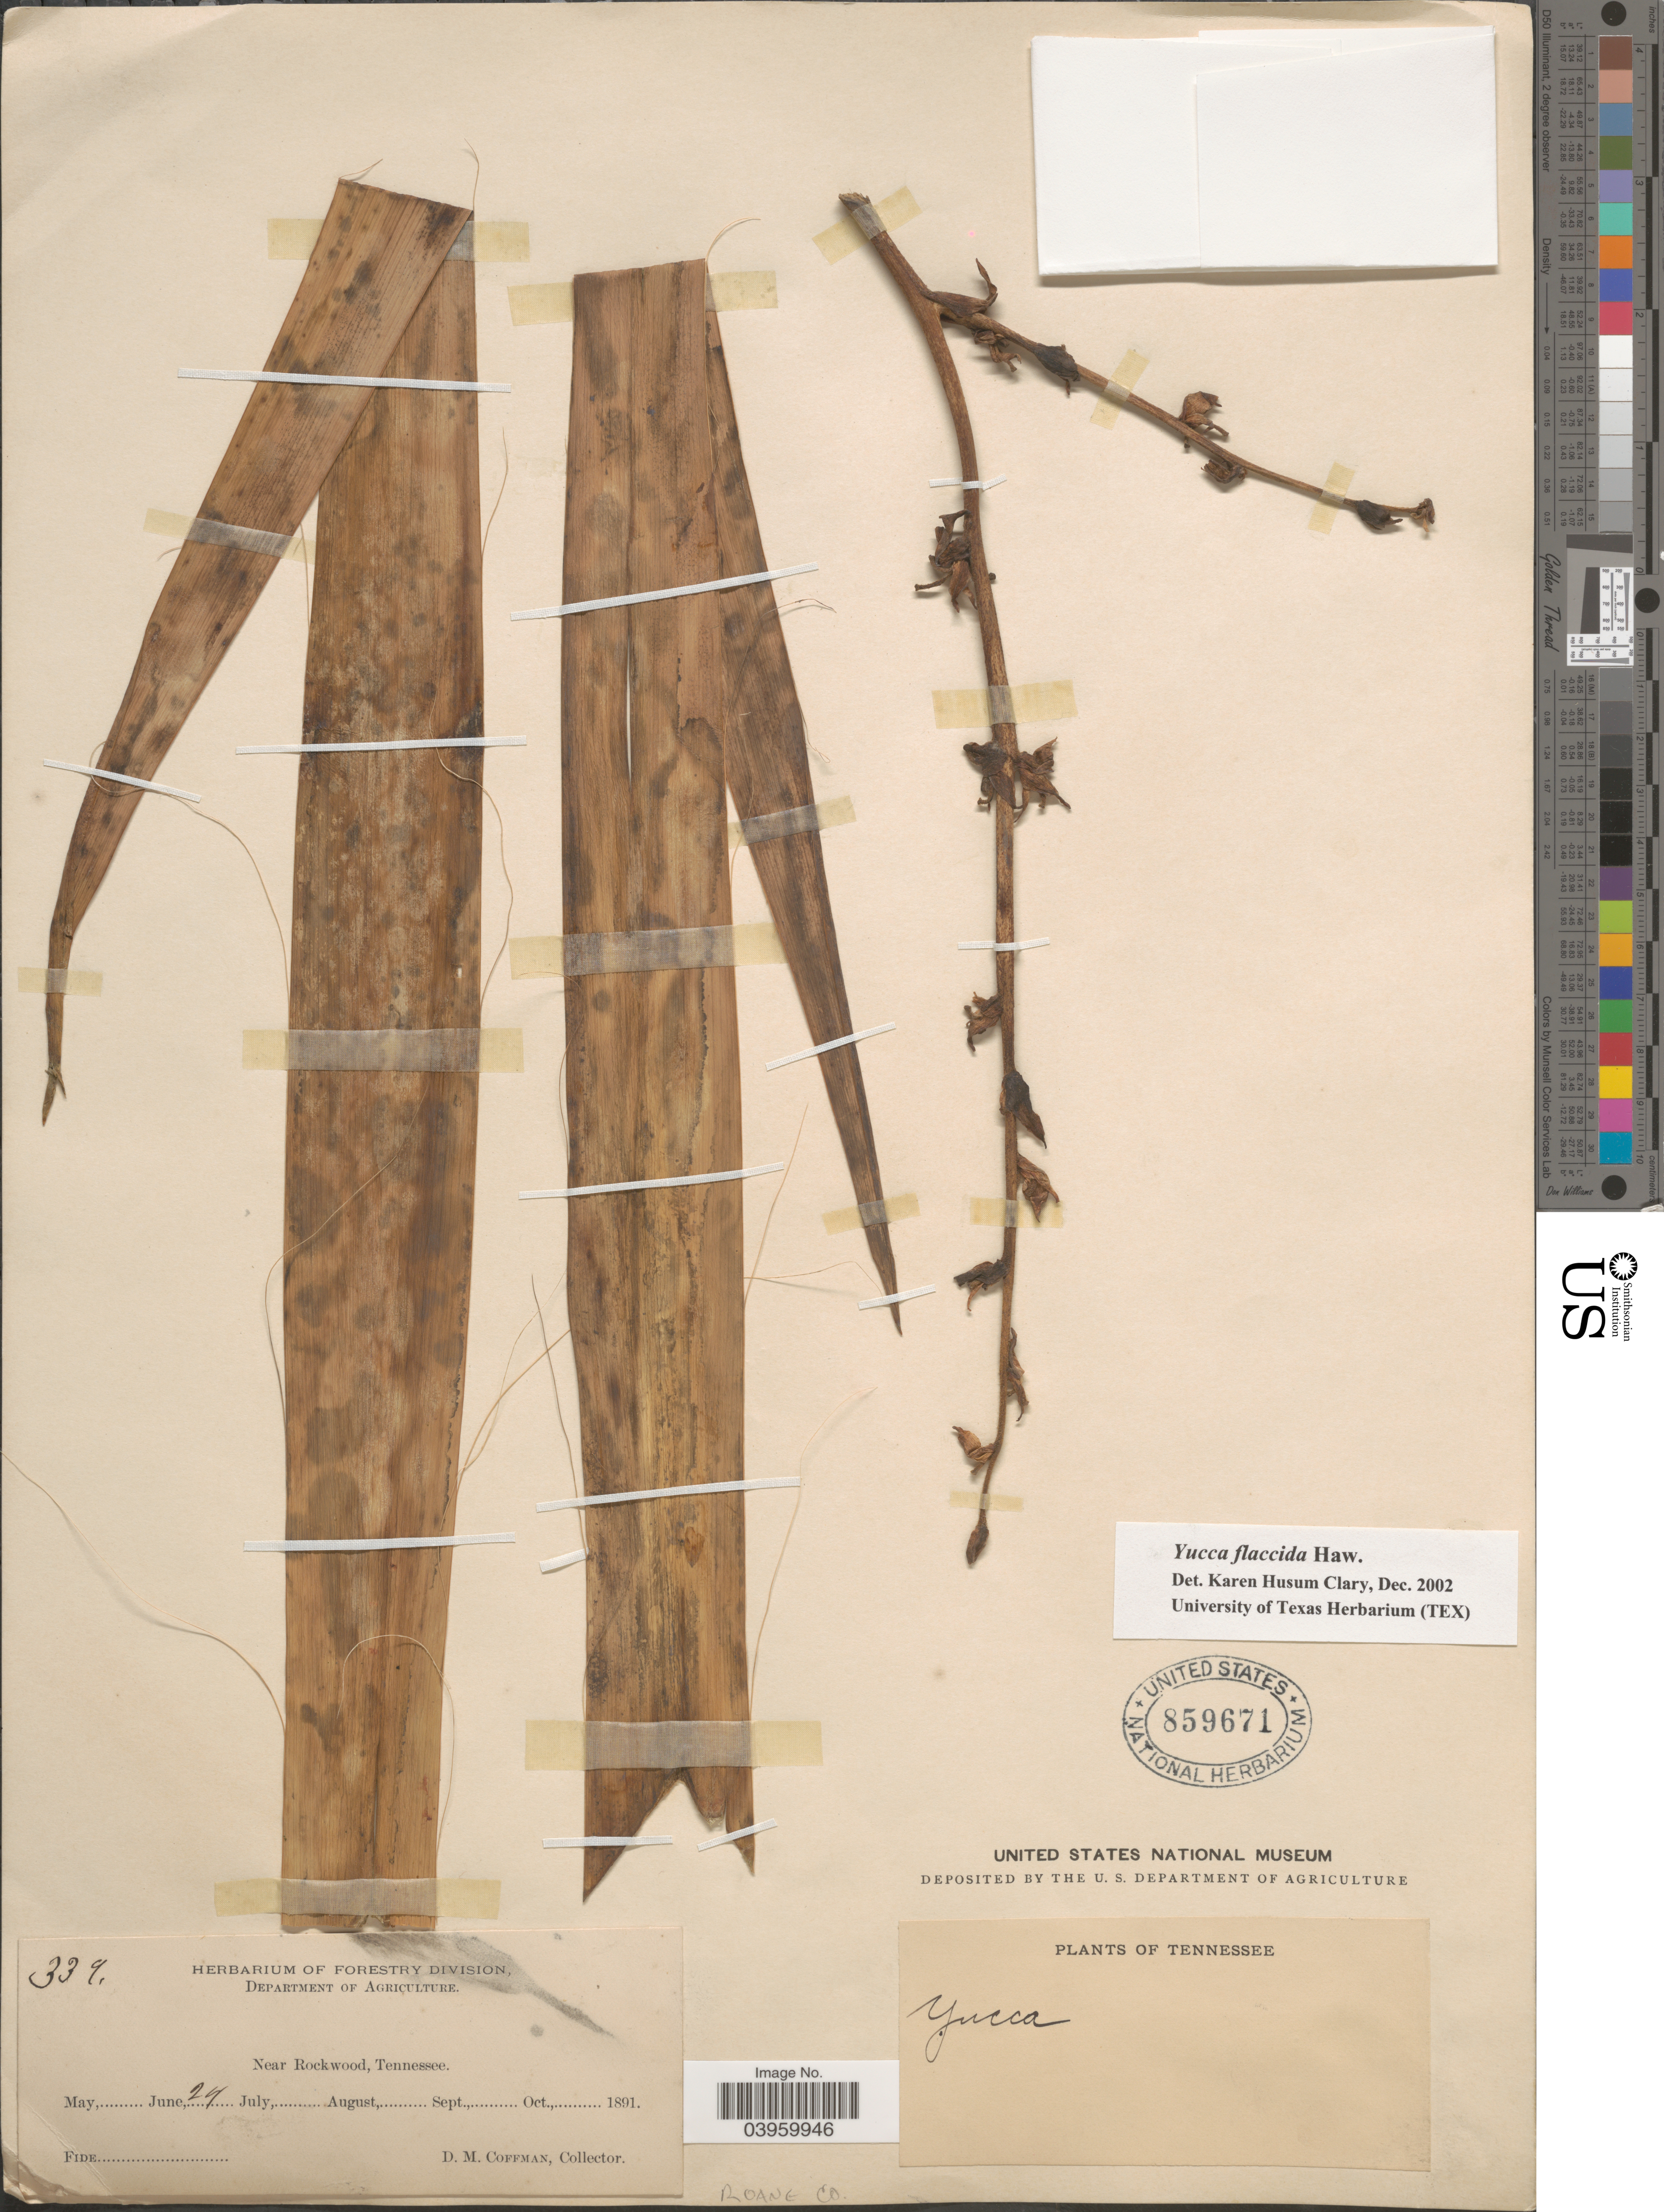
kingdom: Plantae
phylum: Tracheophyta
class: Liliopsida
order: Asparagales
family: Asparagaceae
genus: Yucca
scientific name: Yucca flaccida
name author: Haw.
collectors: D. M. Coffman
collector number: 339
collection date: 1891-06-24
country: United States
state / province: Tennessee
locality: Near Rockwood. Roane Co.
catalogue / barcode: US 859671